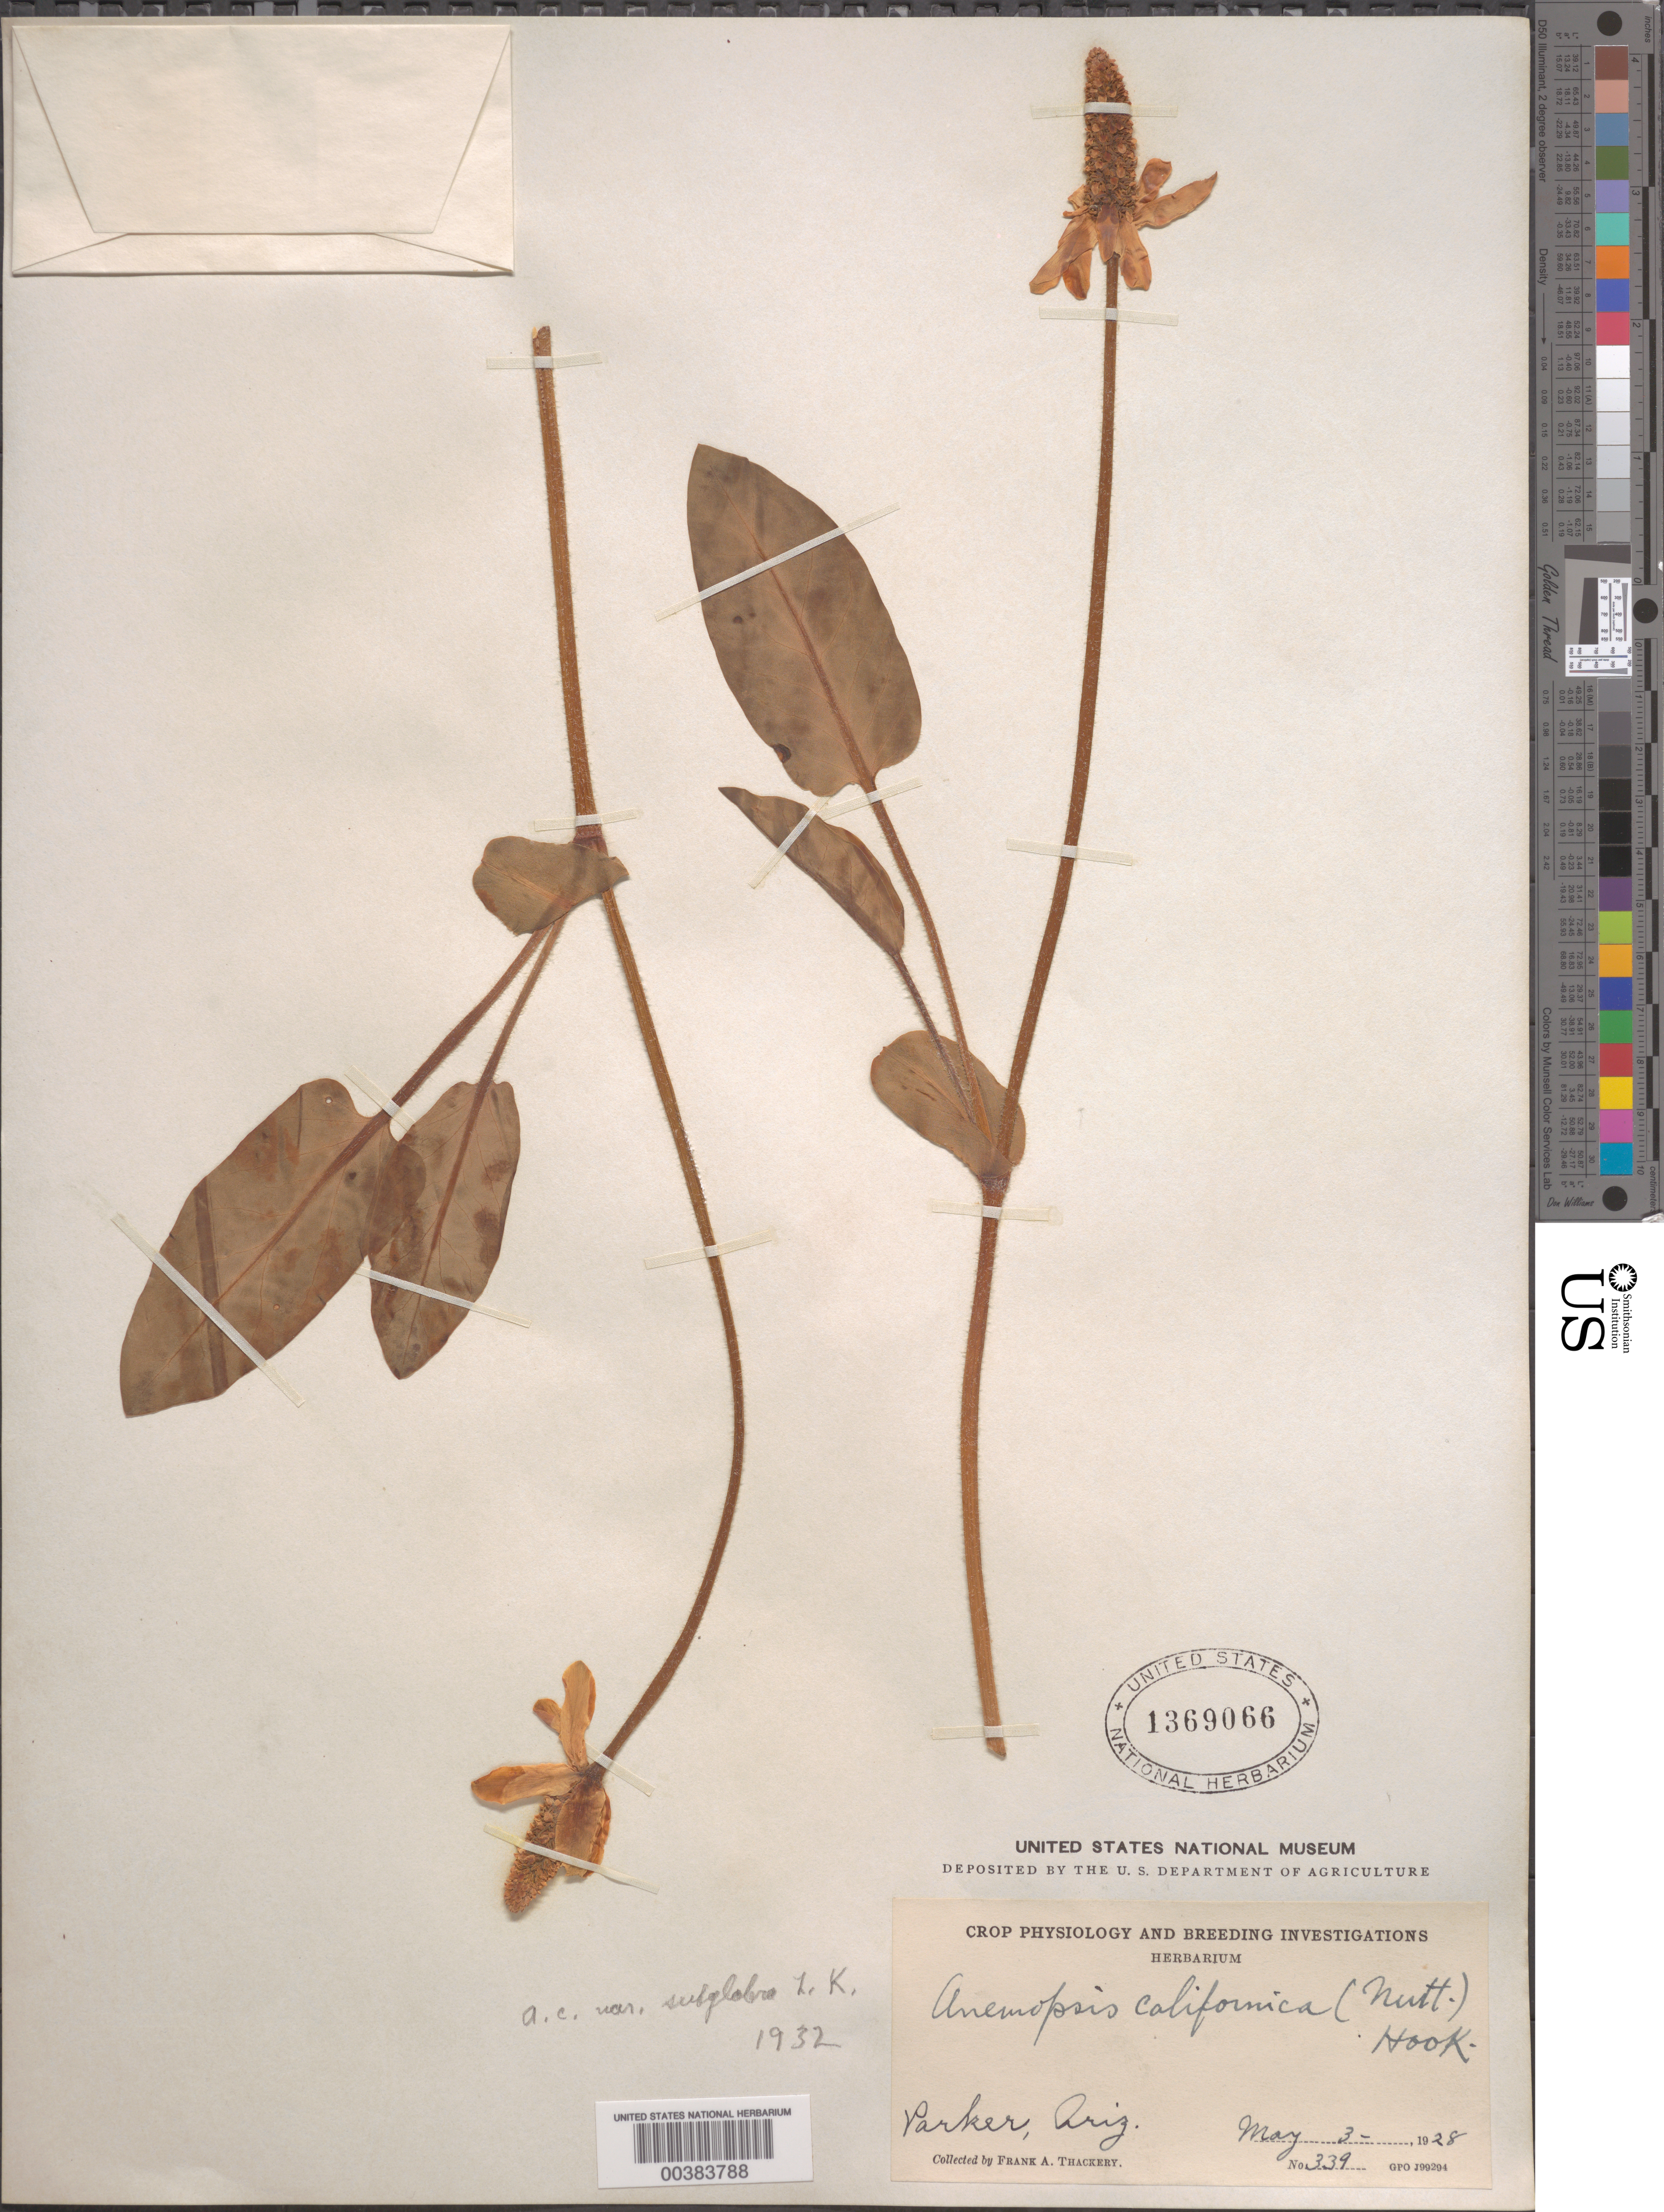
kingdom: Plantae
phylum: Tracheophyta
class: Magnoliopsida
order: Piperales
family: Saururaceae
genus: Anemopsis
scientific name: Anemopsis californica var. subglabra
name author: Kelso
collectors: F. A. Thackery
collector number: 339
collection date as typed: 03 May 1928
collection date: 1928-05-03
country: United States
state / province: Arizona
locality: Parker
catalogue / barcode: US 1369066